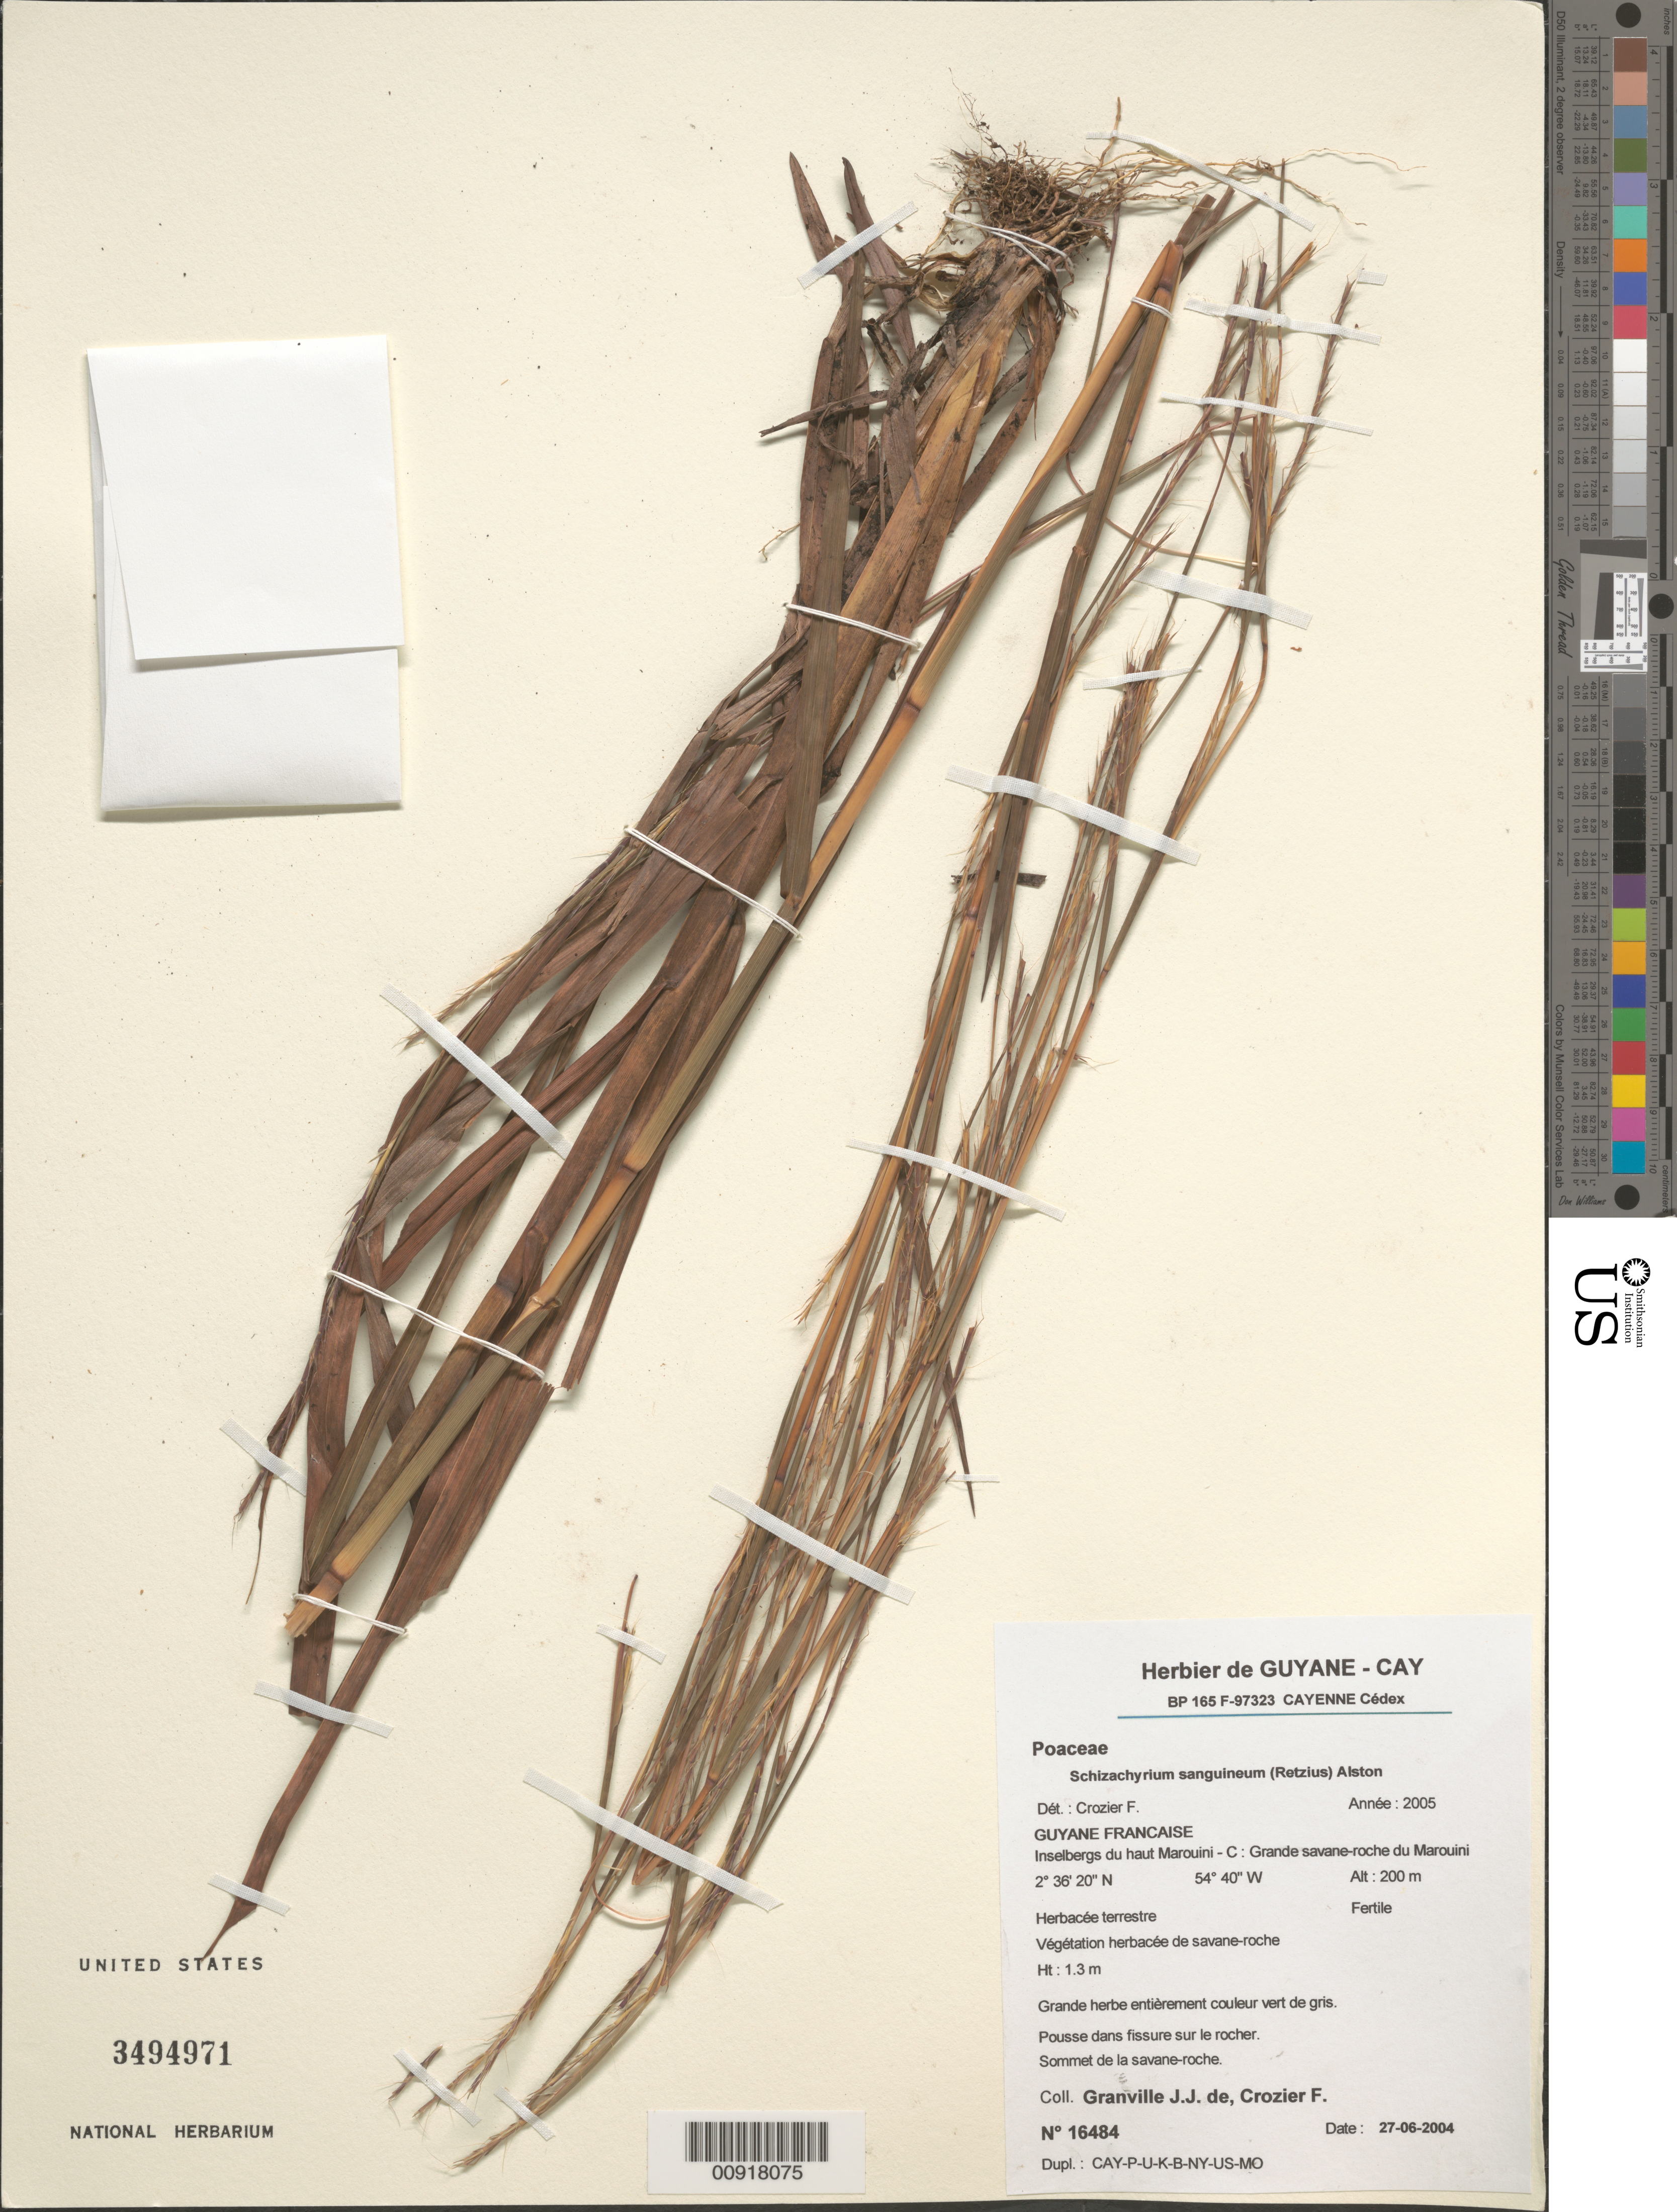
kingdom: Plantae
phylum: Tracheophyta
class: Liliopsida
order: Poales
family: Poaceae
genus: Schizachyrium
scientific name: Schizachyrium sanguineum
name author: (Retz.) Alston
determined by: Crozier, F.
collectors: J.-J. de Granville & F. Crozier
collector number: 16484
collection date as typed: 27-Jun-04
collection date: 2004-06-27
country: French Guiana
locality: Haut Marouini-C; Grande savane-roche du Marouini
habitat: Vegetacion herbacee de savane-roche; dans une fissure de rocher, sommet de la savane-roche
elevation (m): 200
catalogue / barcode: US 3494971